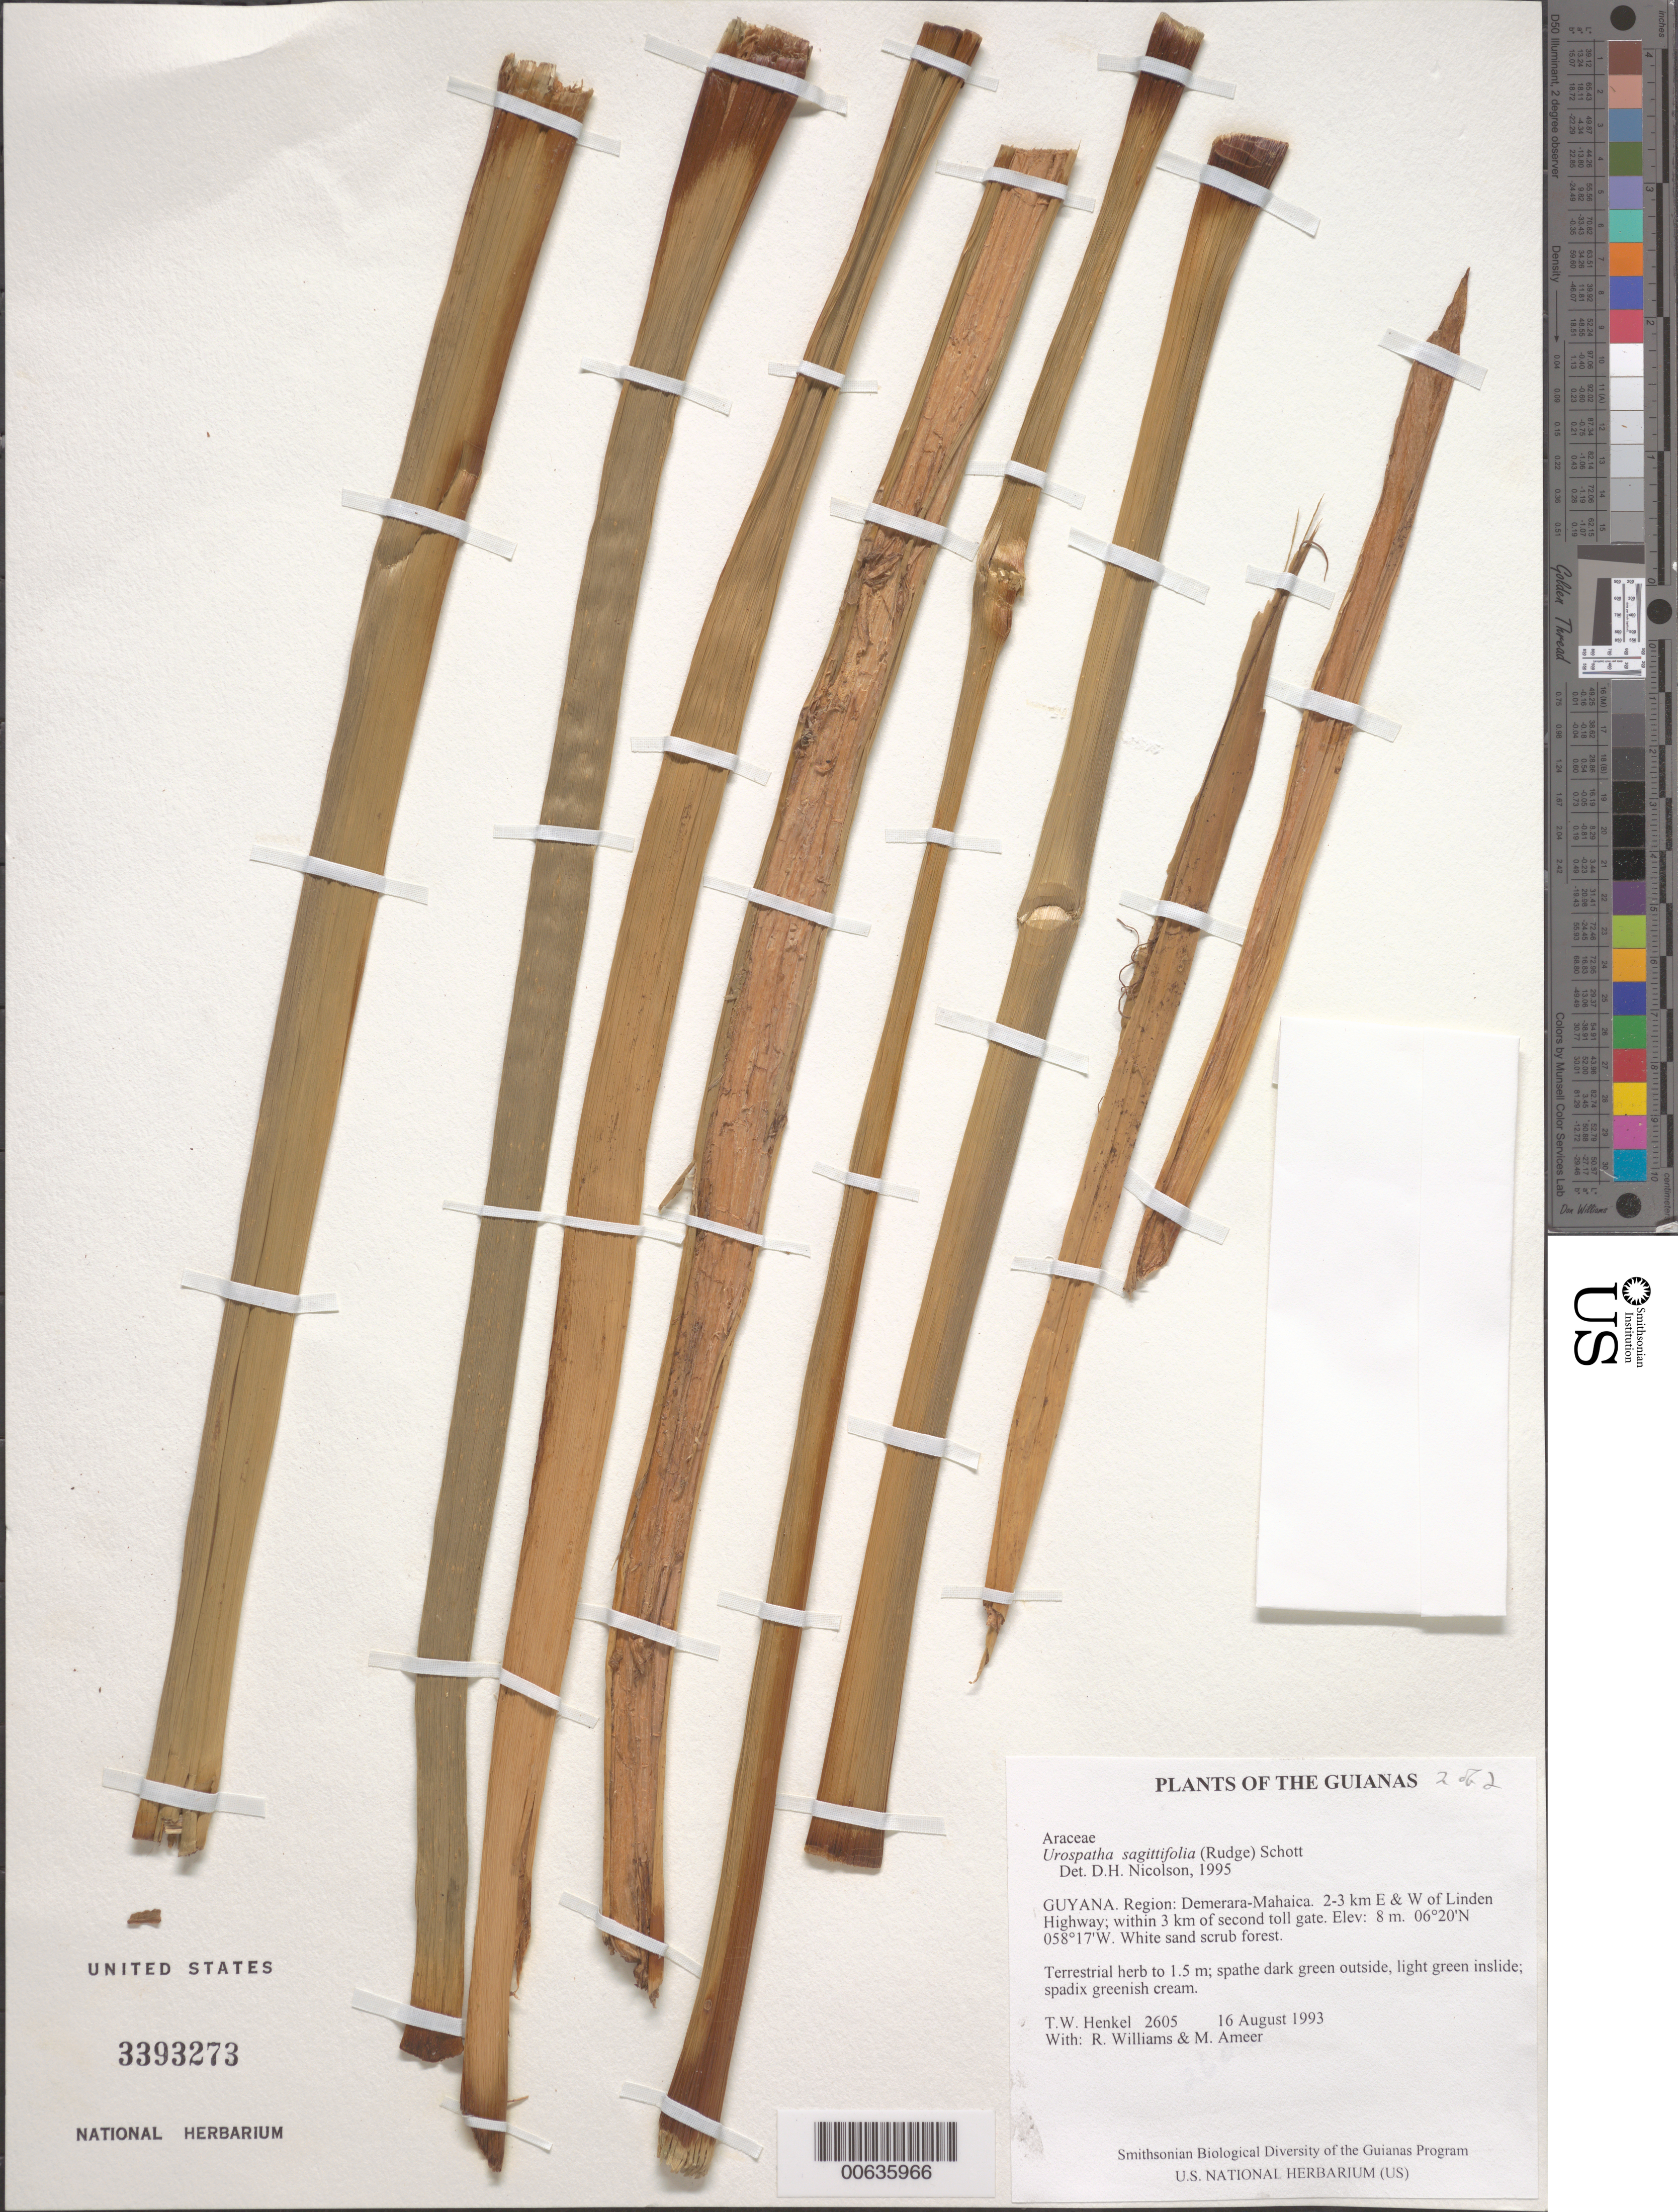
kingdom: Plantae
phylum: Tracheophyta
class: Liliopsida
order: Alismatales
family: Araceae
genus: Urospatha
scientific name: Urospatha sagittifolia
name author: (Rudge) Schott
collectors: T. Henkel, R. Williams & M. Ameer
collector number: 2605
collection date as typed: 16 August 1993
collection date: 1993-08-16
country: Guyana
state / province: Demerara-Mahaica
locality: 2-3 km E & W of Linden Highway; within 3 km of second toll gate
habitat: White sand scrub forest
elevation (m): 8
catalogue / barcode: US 3393273